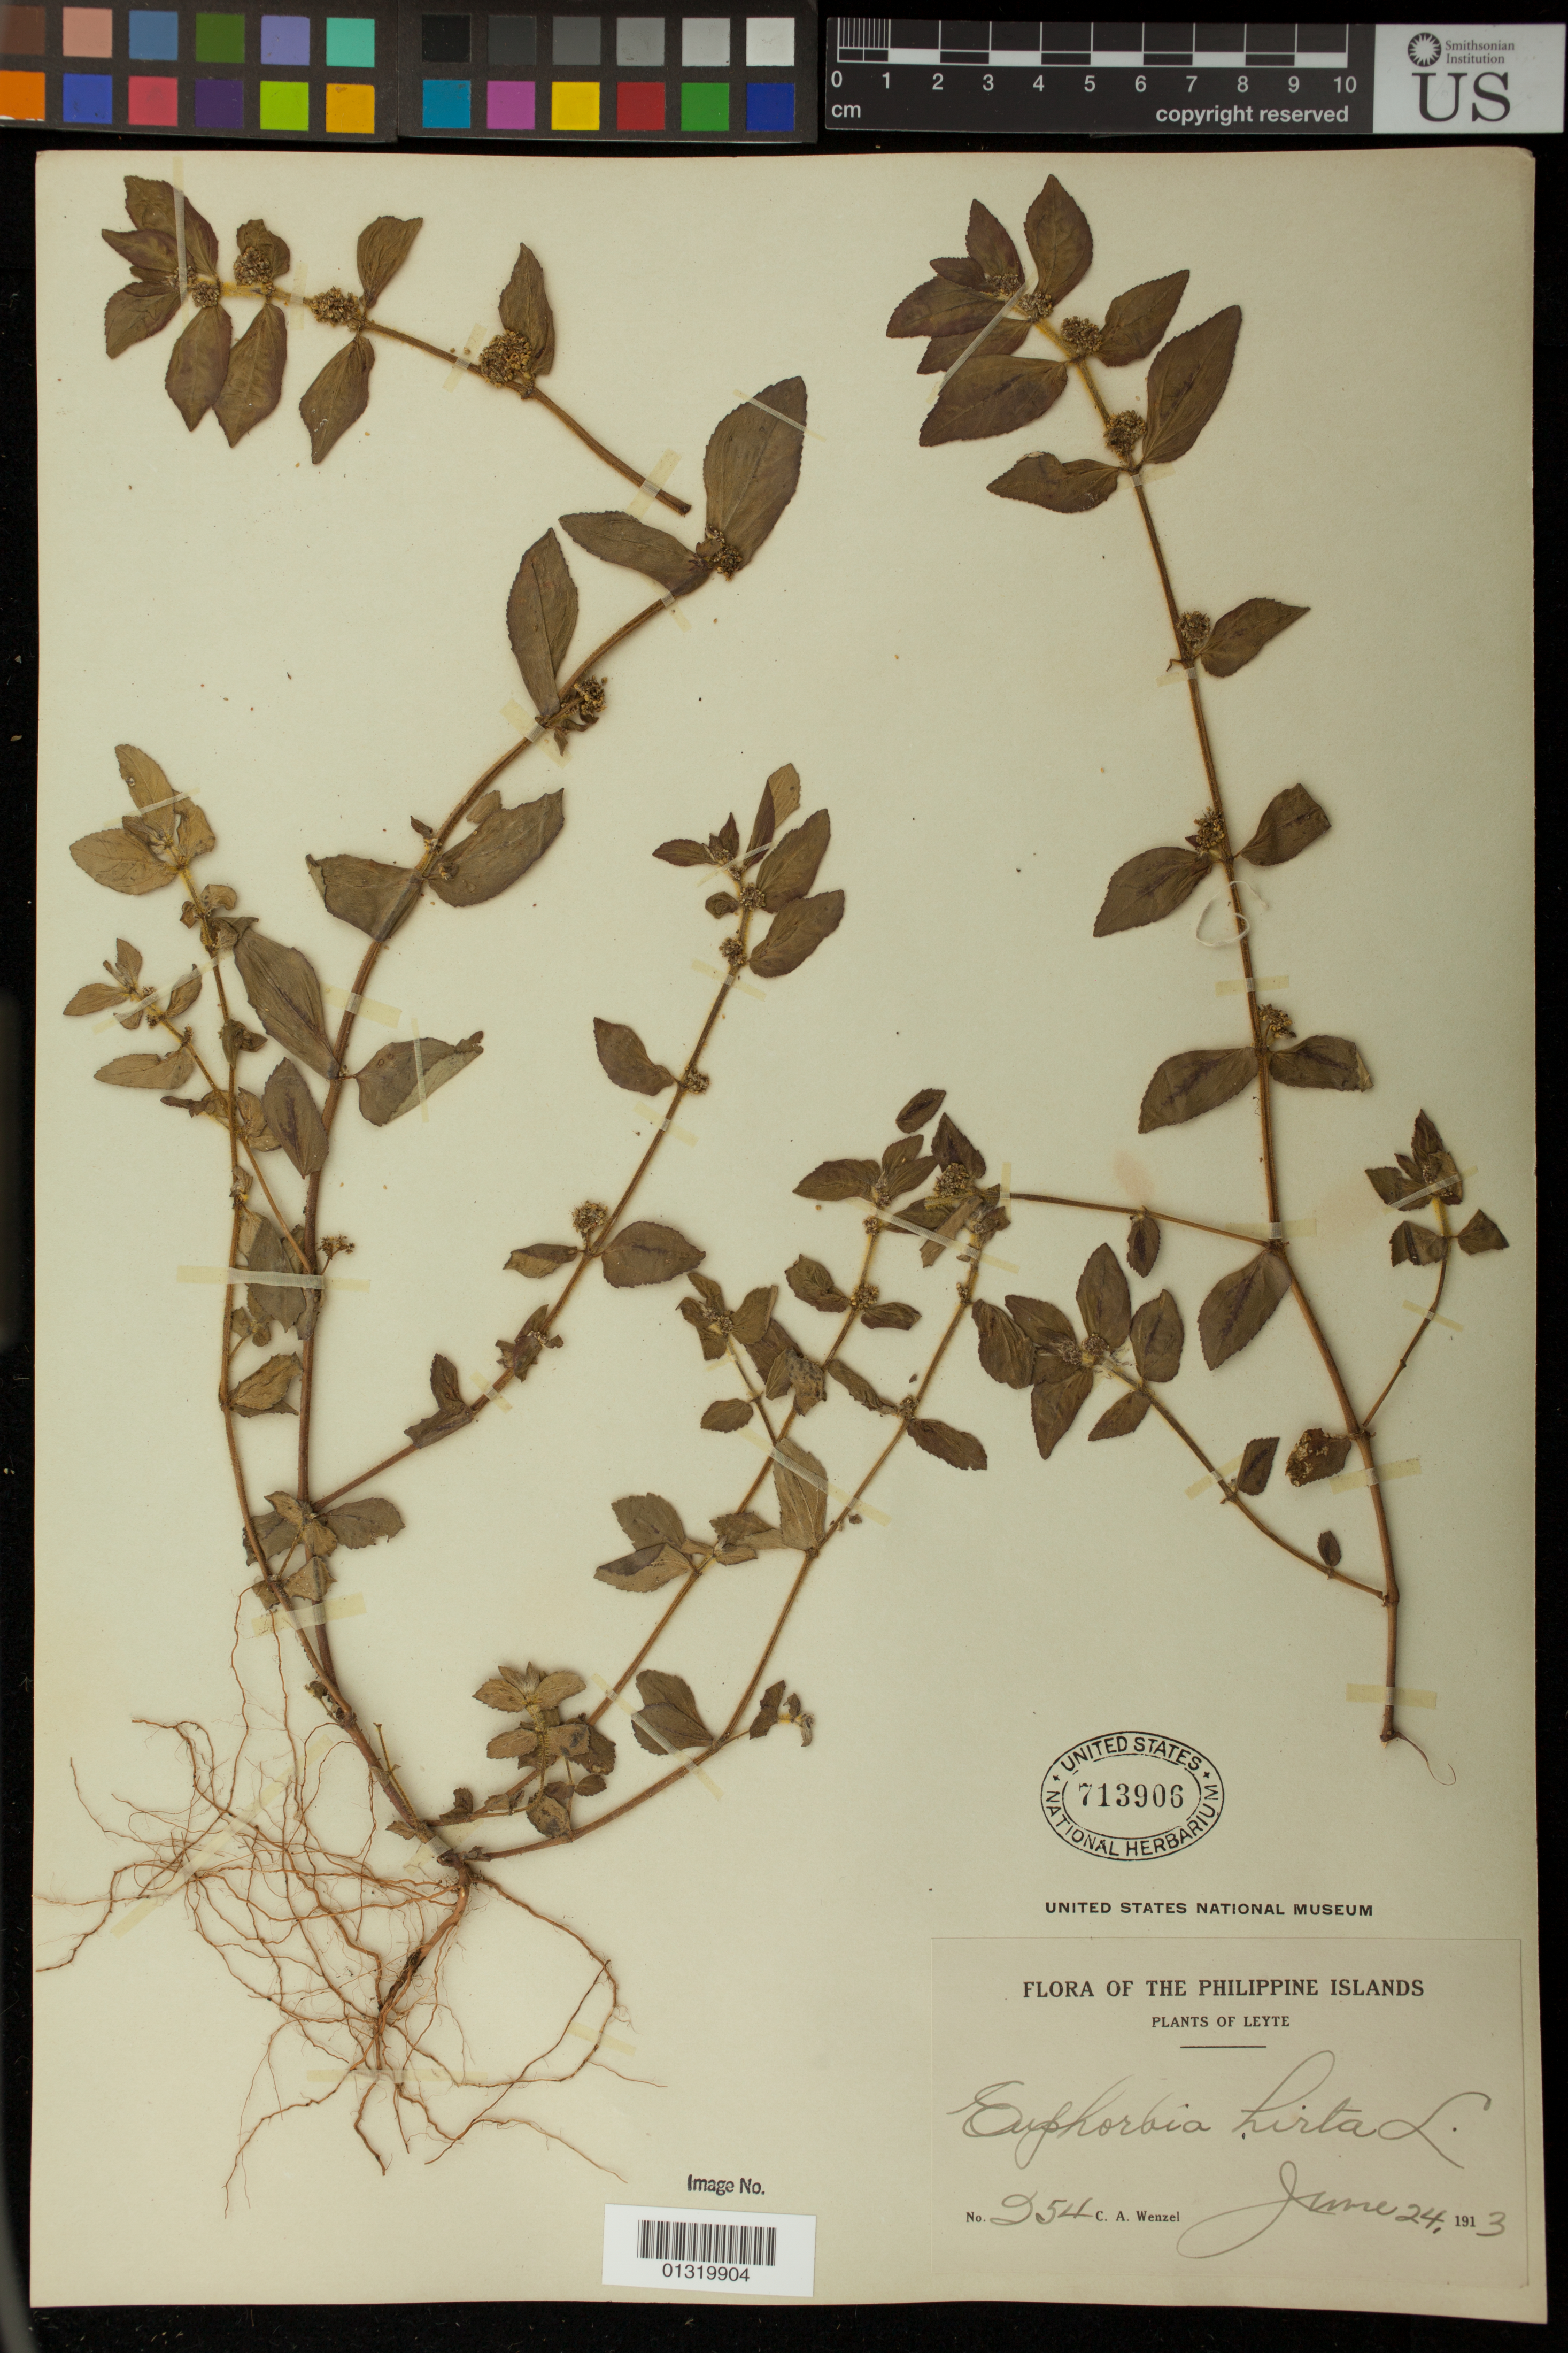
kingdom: Plantae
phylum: Tracheophyta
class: Magnoliopsida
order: Malpighiales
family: Euphorbiaceae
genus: Euphorbia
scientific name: Euphorbia hirta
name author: L.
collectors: C. Wenzel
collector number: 254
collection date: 1913-06-24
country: Philippines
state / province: Eastern Visayas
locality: Leyte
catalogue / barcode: US 713906